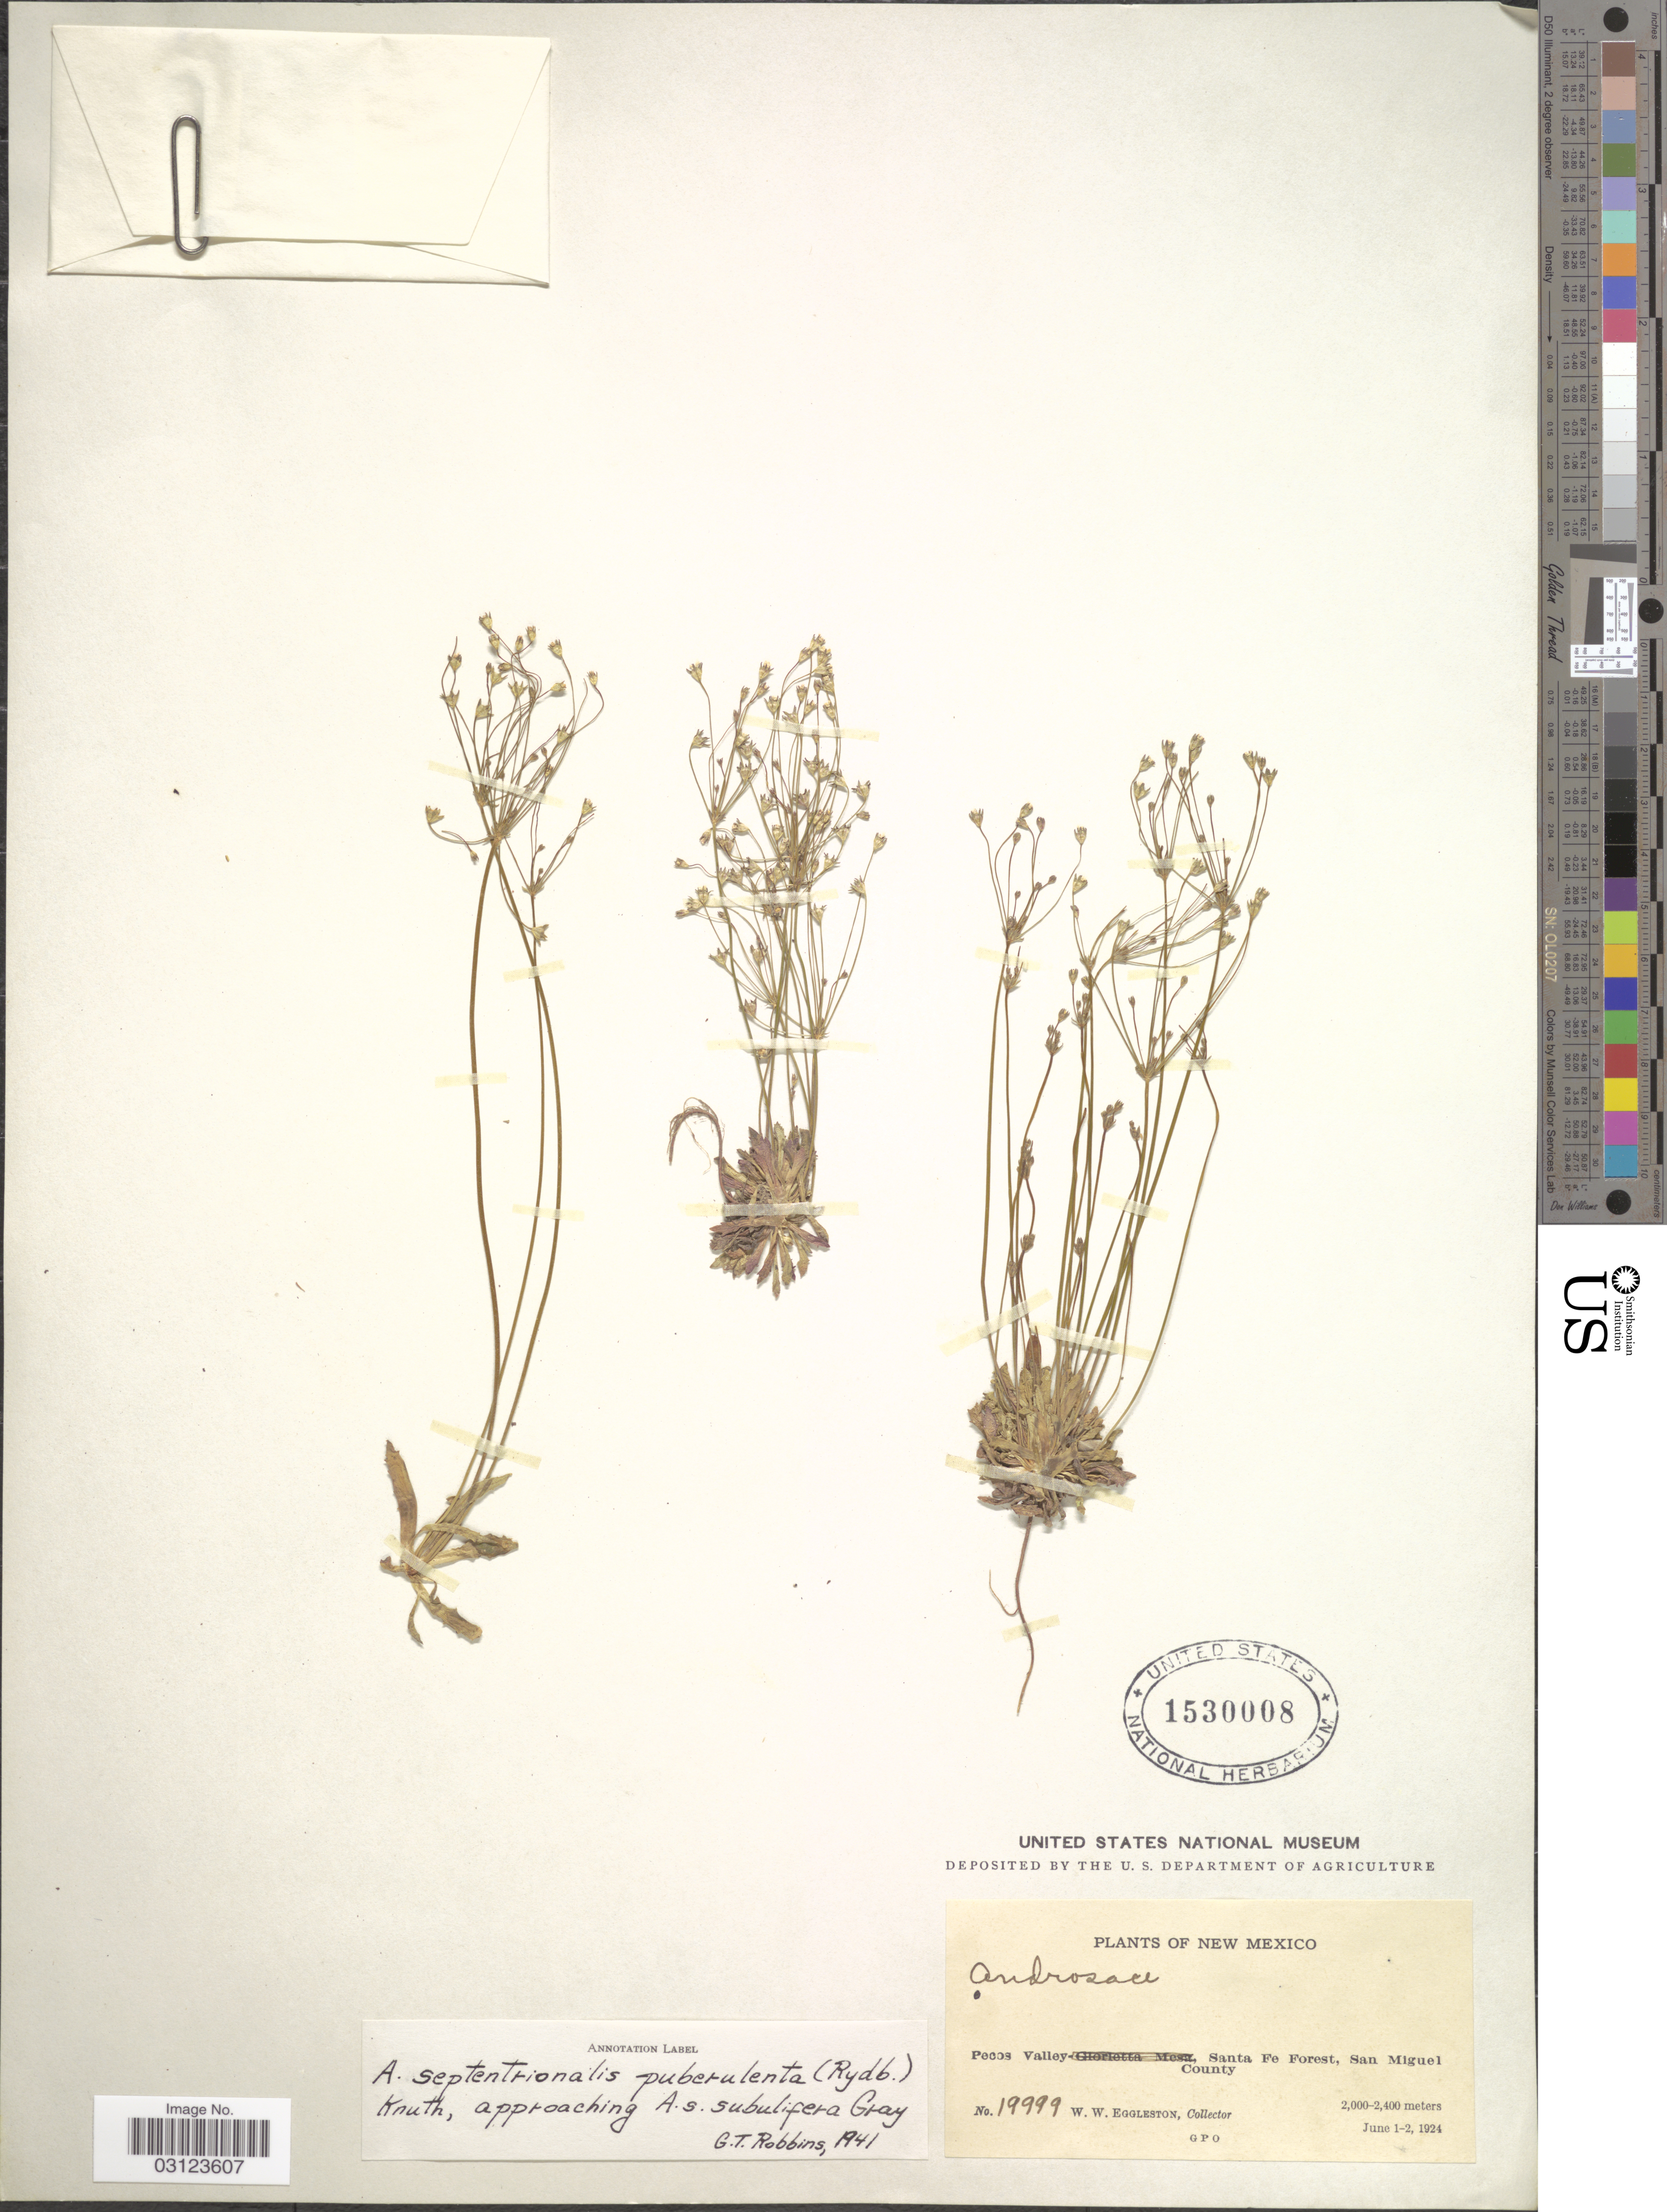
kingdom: Plantae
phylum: Tracheophyta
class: Magnoliopsida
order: Ericales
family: Primulaceae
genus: Androsace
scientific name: Androsace septentrionalis var. puberulenta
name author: (Rydb.) R. Knuth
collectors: W. W. Eggleston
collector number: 19999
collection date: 1924-06-01/1924-06-02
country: United States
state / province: New Mexico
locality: Pecos Valley, Santa Fe Forest, San Miguel County.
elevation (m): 2000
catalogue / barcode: US 1530008